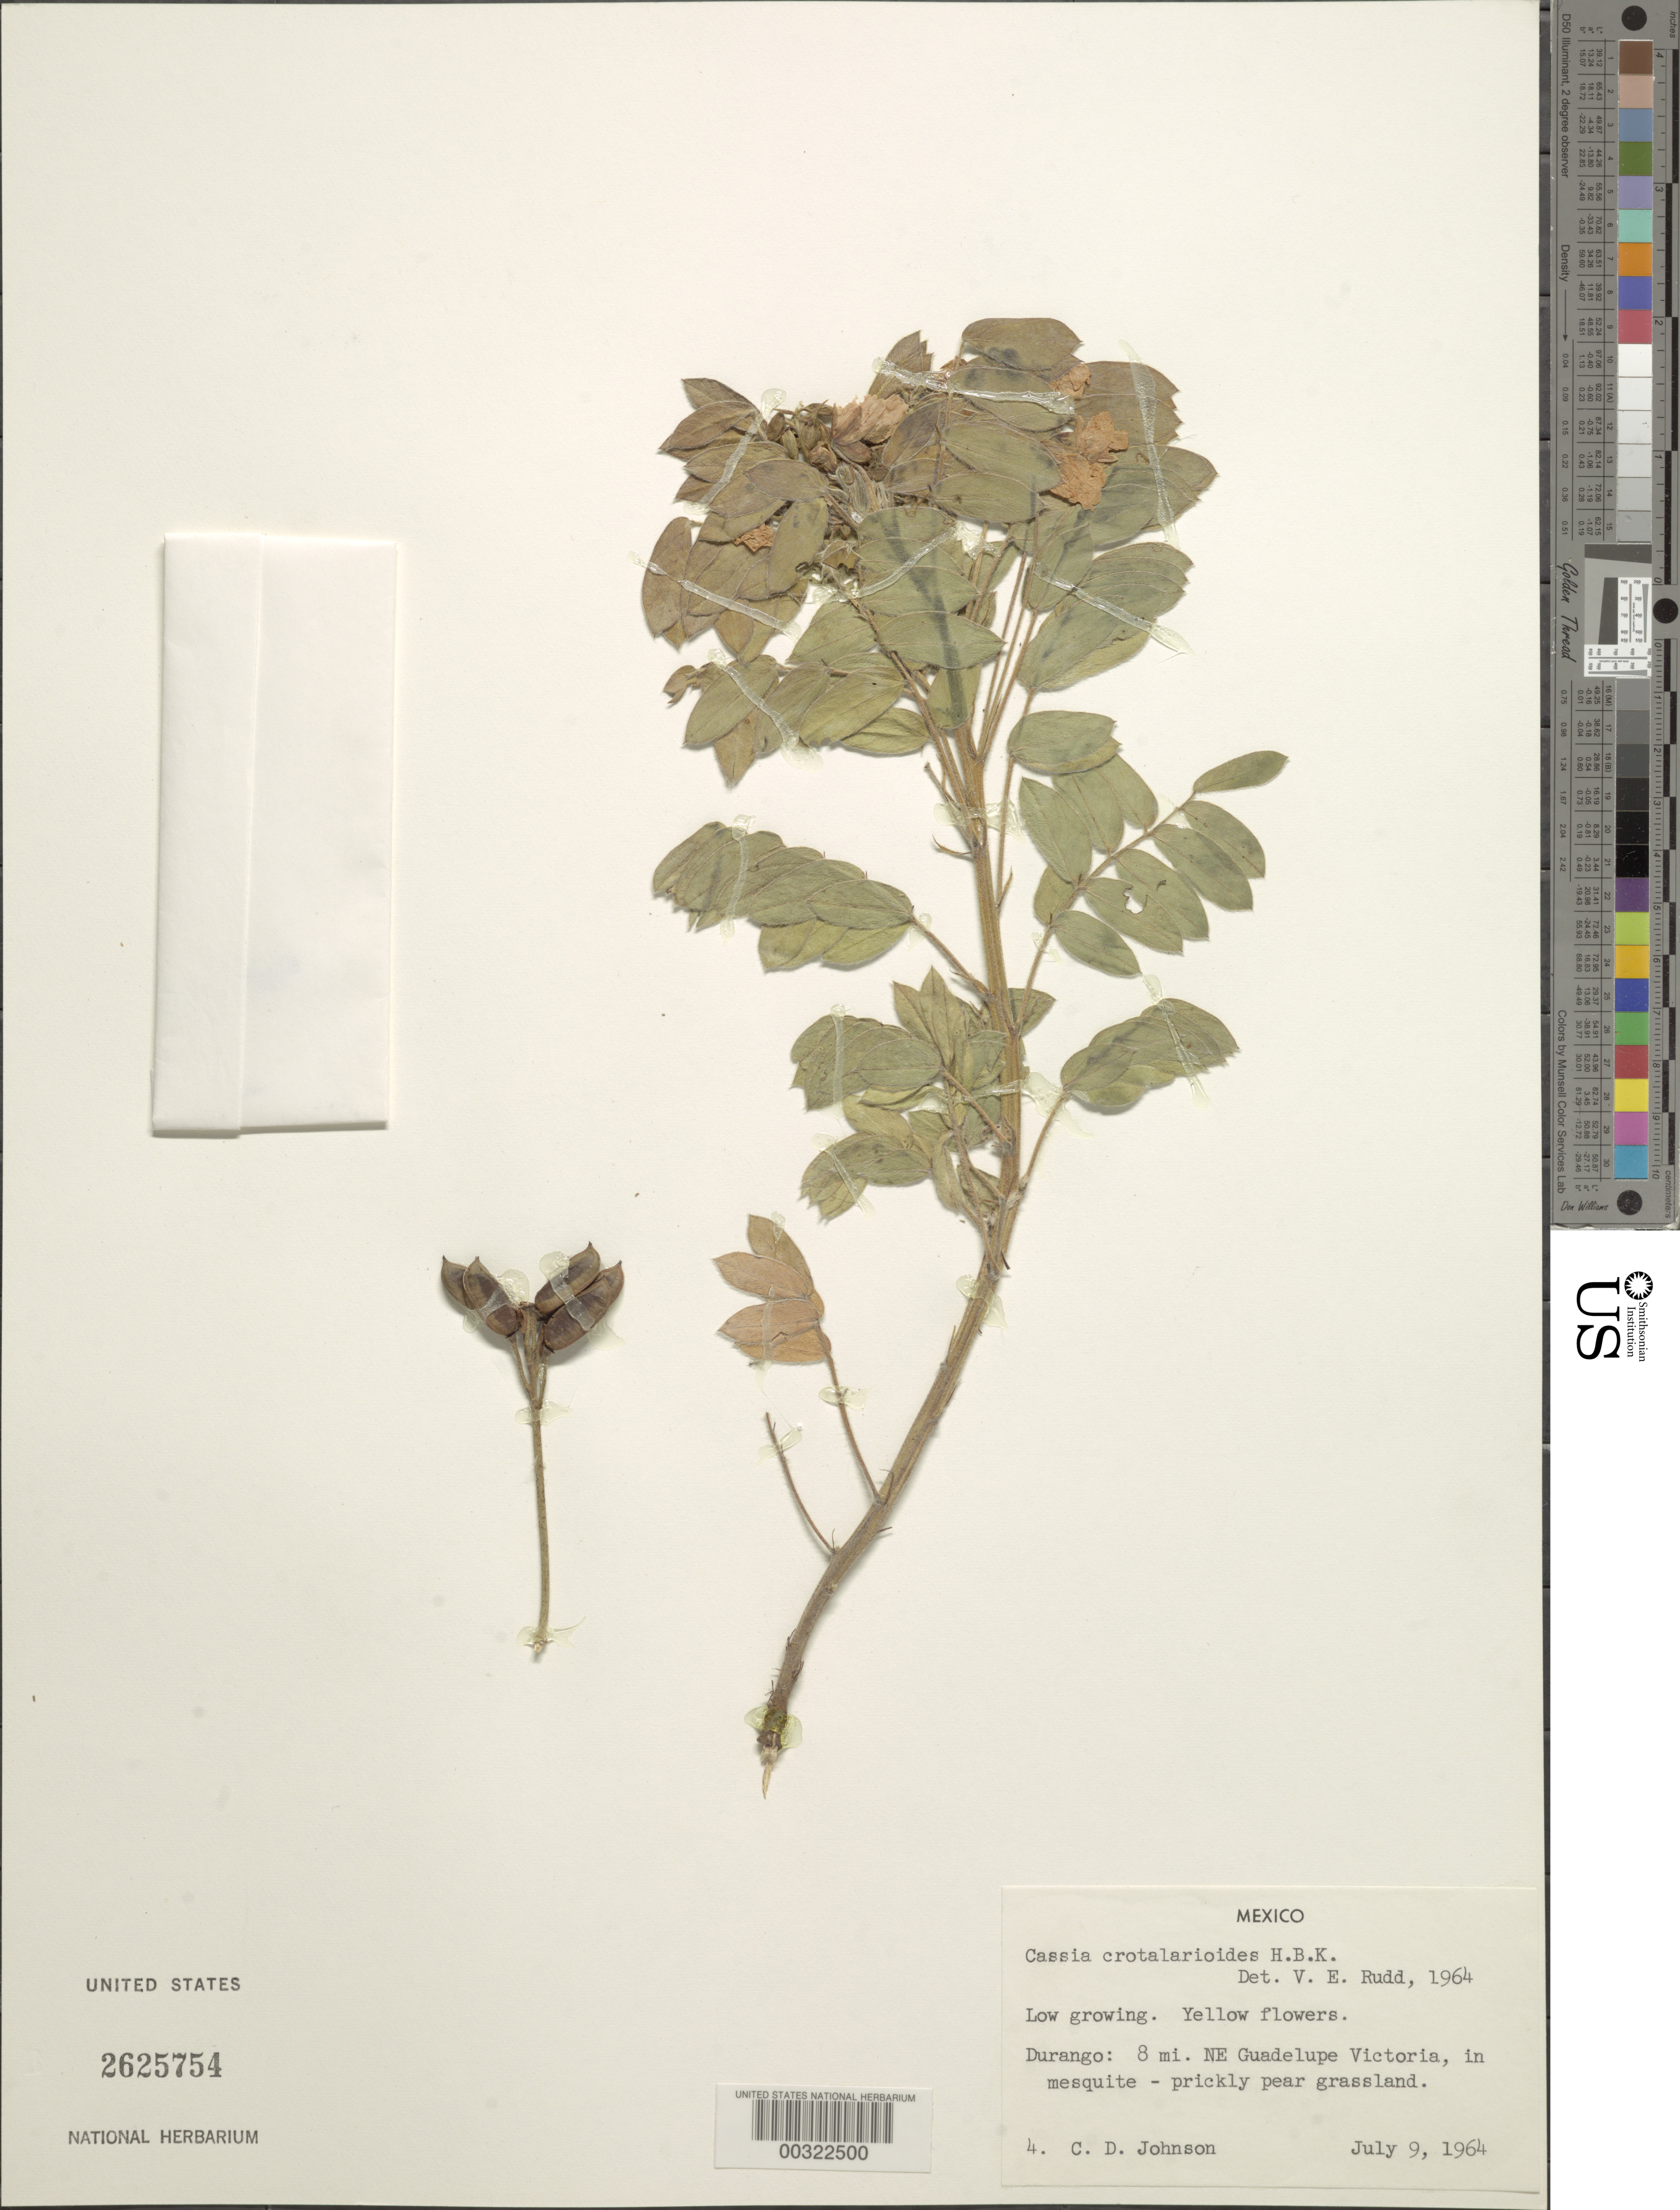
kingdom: Plantae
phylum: Tracheophyta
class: Magnoliopsida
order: Fabales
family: Fabaceae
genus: Senna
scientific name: Senna crotalarioides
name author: (Kunth) H.S. Irwin & Barneby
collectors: C. D. Johnson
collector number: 4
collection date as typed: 09 Jul 1964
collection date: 1964-07-09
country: Mexico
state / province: Durango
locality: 8 mi NE Guadelupe Victoria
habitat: In mesquite - prickly pear grassland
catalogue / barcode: US 2625754